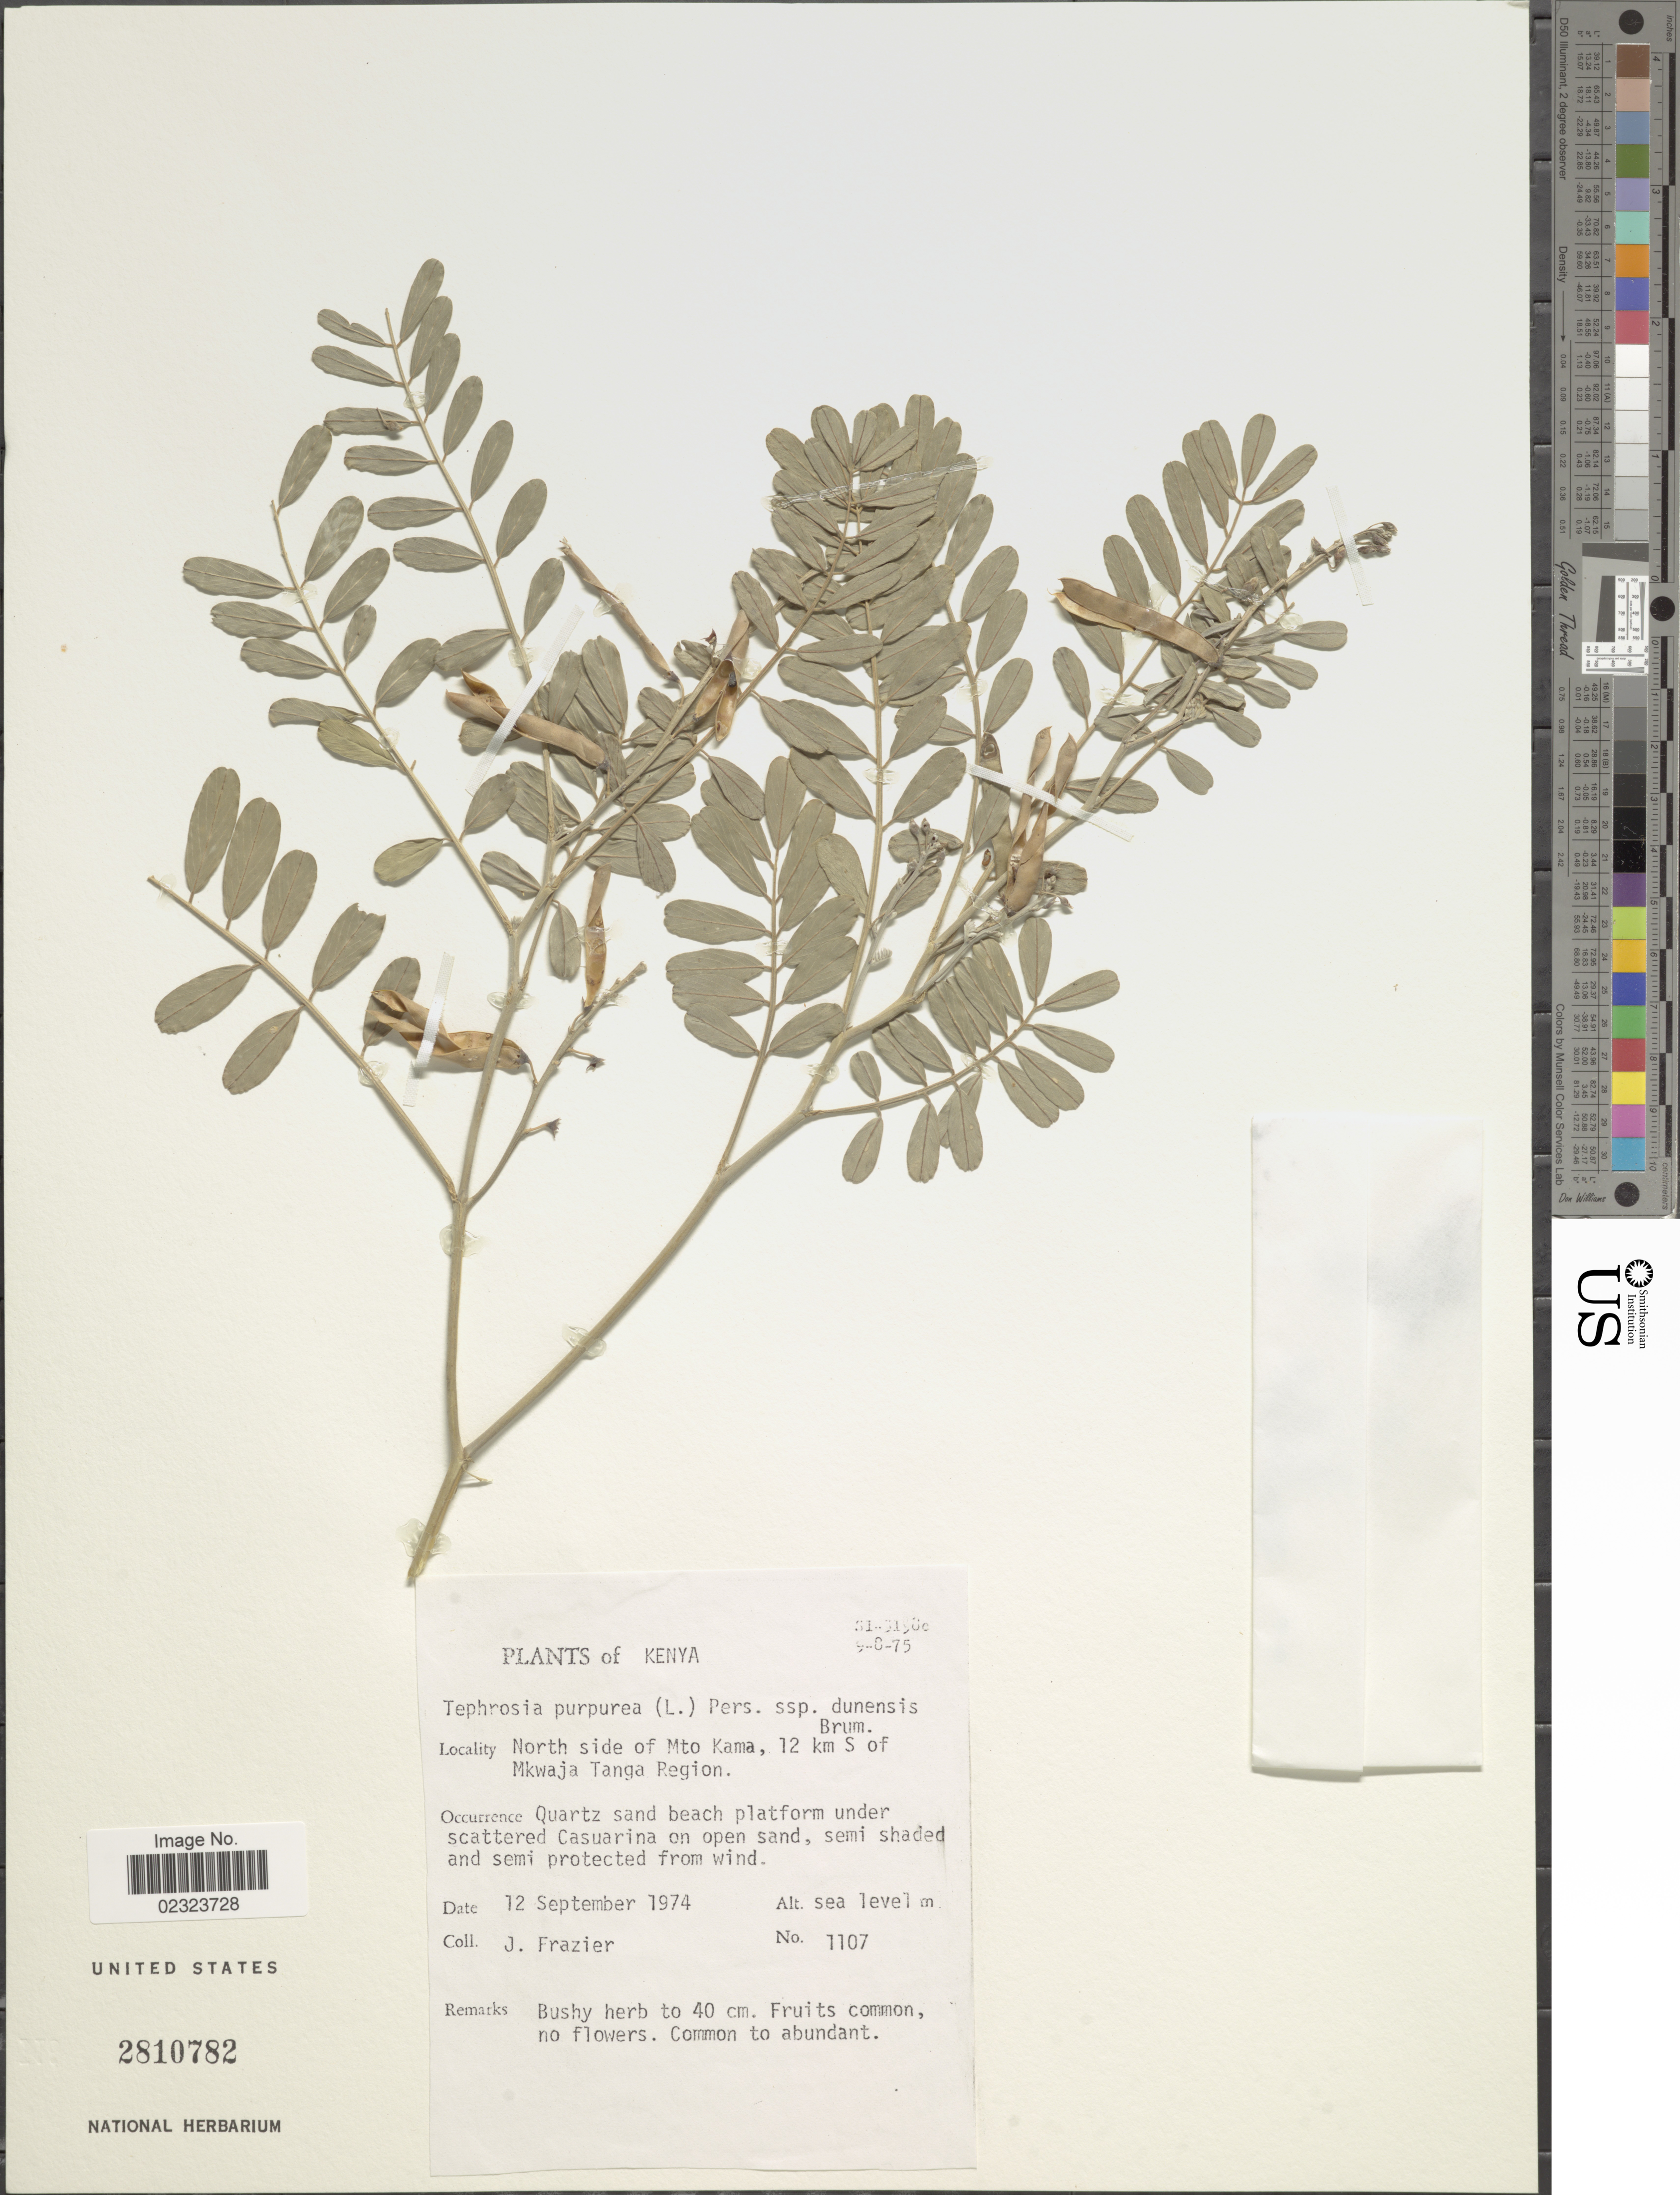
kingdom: Plantae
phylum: Tracheophyta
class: Magnoliopsida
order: Fabales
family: Fabaceae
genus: Tephrosia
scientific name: Tephrosia purpurea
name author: (L.) Pers.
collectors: J. Frazier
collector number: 1107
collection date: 1974-09-12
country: Kenya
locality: North side of Mto kama, 12 km S of Mkwaja Tanga Region.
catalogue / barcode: US 2810782